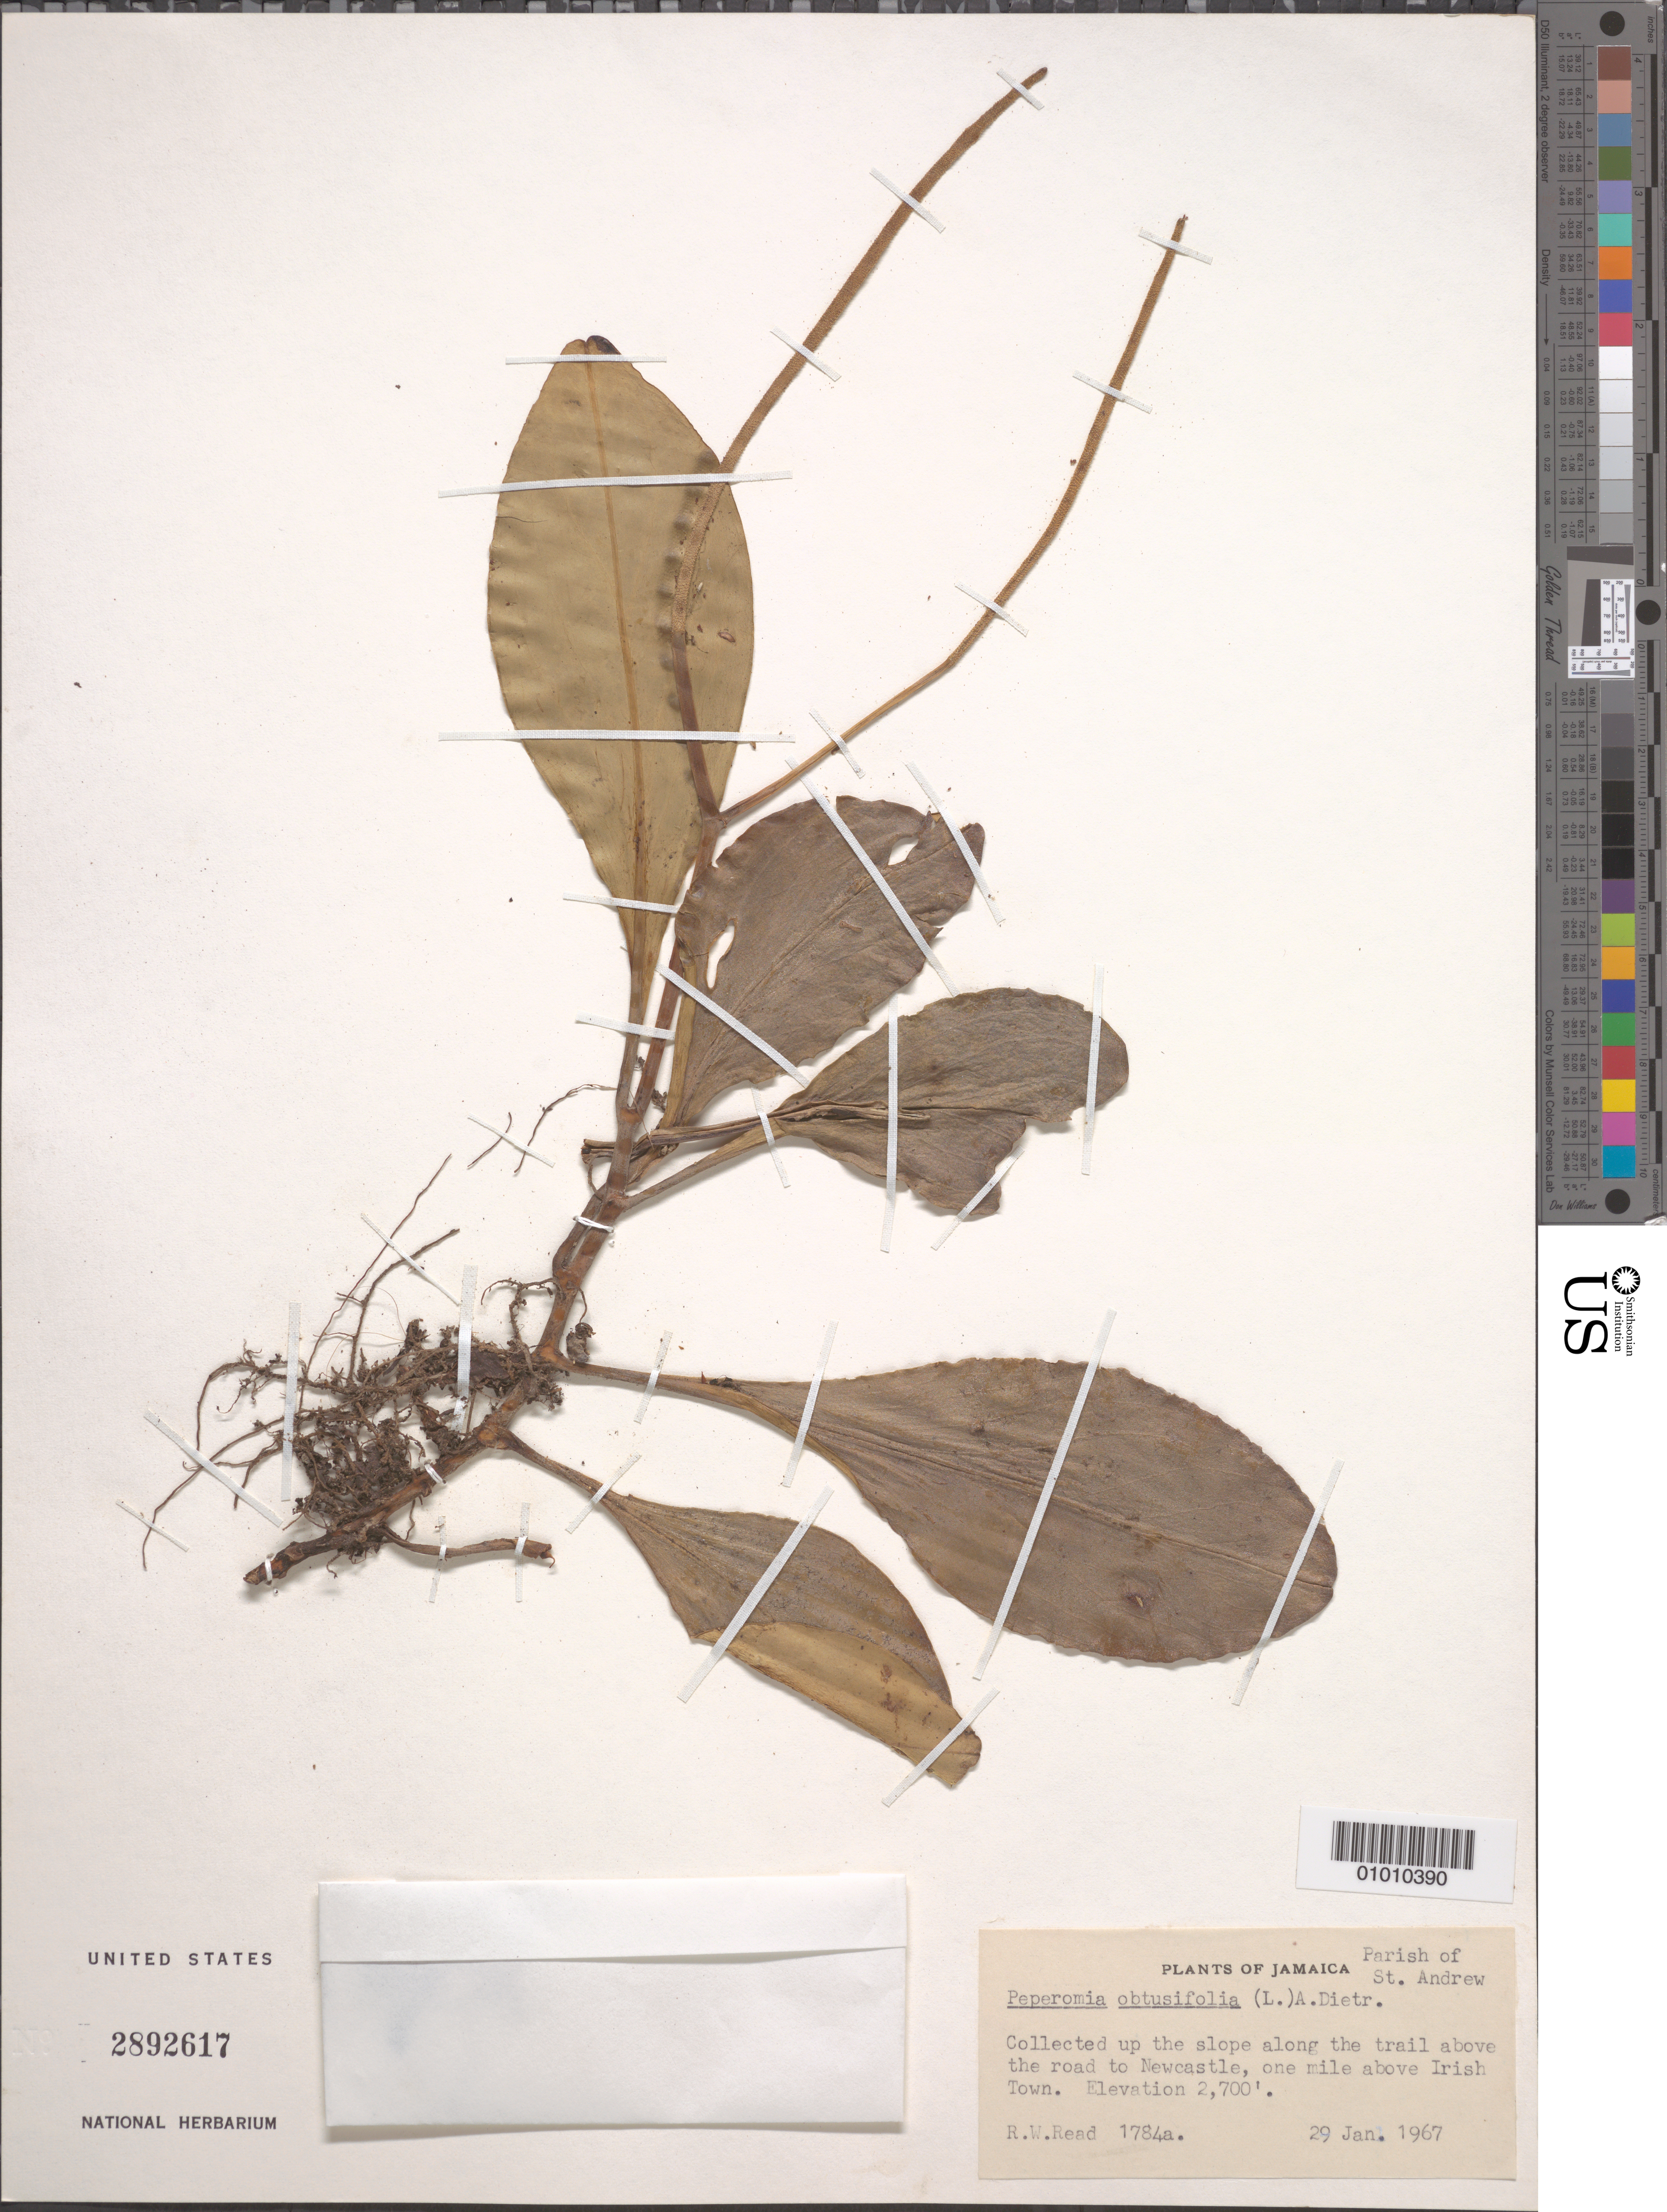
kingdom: Plantae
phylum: Tracheophyta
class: Magnoliopsida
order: Piperales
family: Piperaceae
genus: Peperomia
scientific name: Peperomia obtusifolia var. obtusifolia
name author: (L.) A. Dietr.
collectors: R. W. Read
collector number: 1784a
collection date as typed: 29 Jan 1967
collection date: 1967-01-29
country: Jamaica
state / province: Saint Andrew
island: Jamaica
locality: Collected up the slope along the trail above the road to Newcastle, one mile above Irish Town.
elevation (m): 823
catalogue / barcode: US 2892617